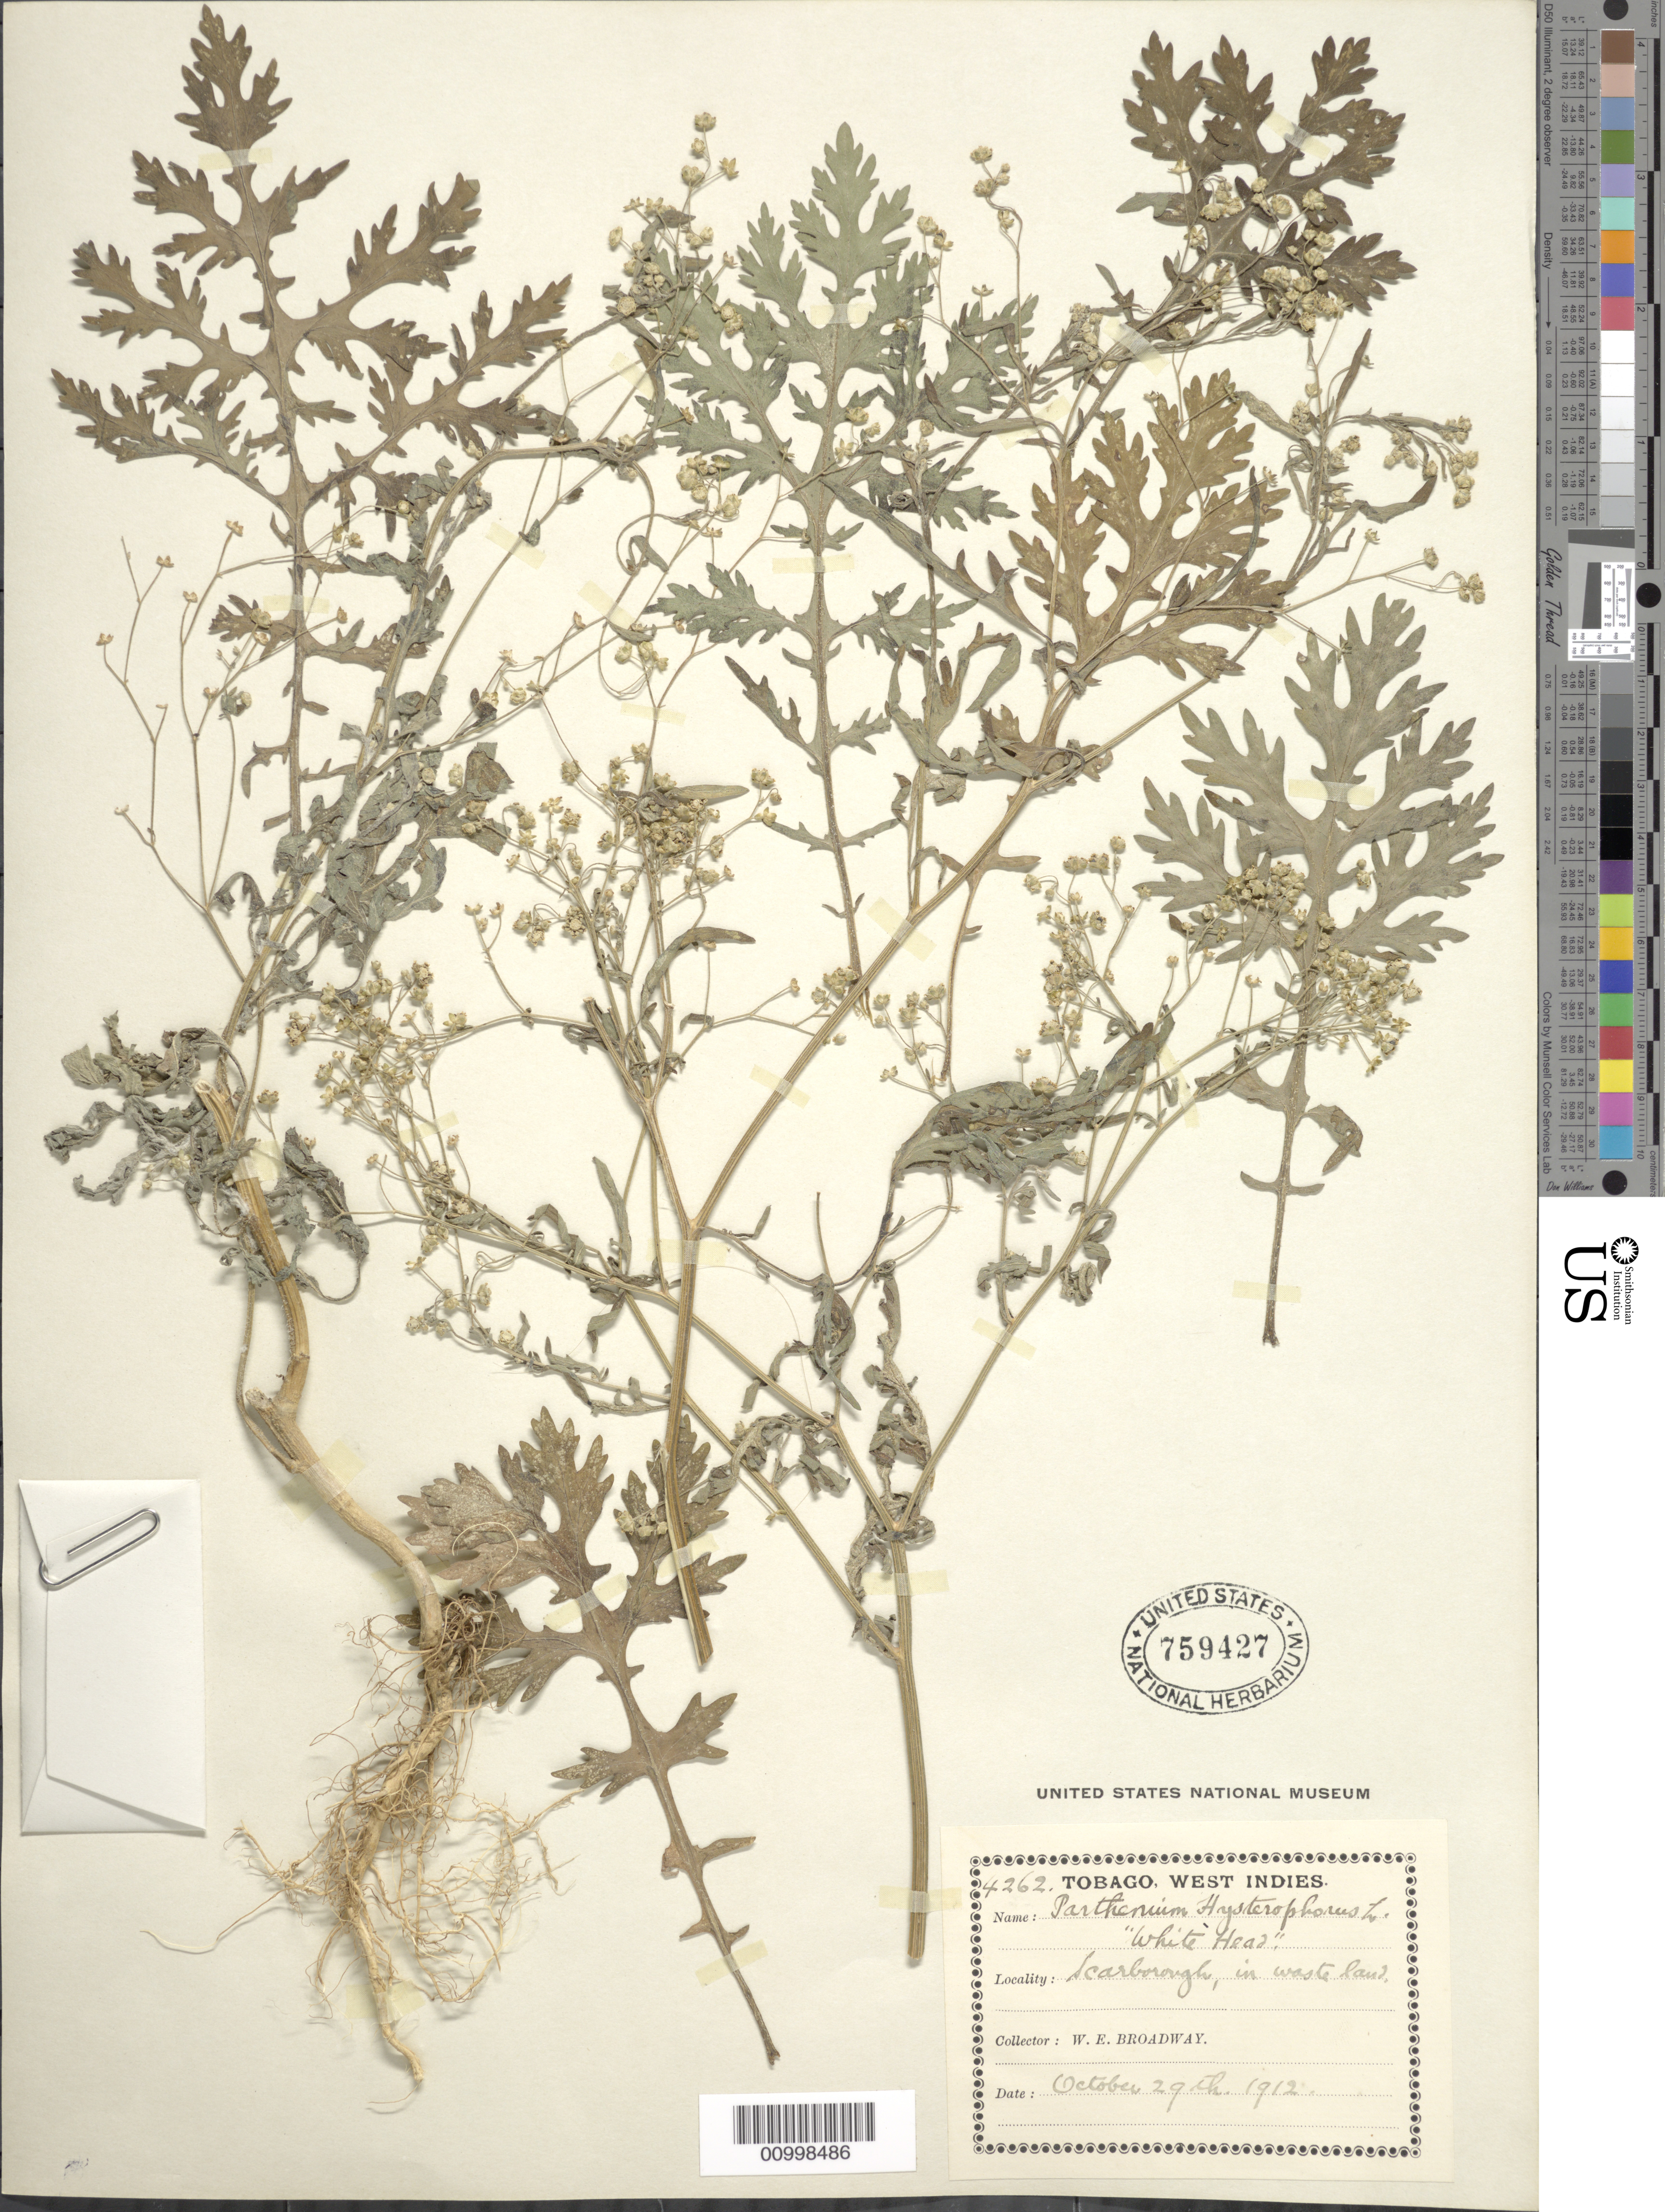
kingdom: Plantae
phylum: Tracheophyta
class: Magnoliopsida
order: Asterales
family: Asteraceae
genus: Parthenium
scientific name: Parthenium hysterophorus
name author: L.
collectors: W. E. Broadway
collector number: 4262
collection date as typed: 29 Oct 1912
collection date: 1912-10-29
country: Trinidad and Tobago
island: Tobago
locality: Scarborough in waste land.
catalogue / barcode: US 759427